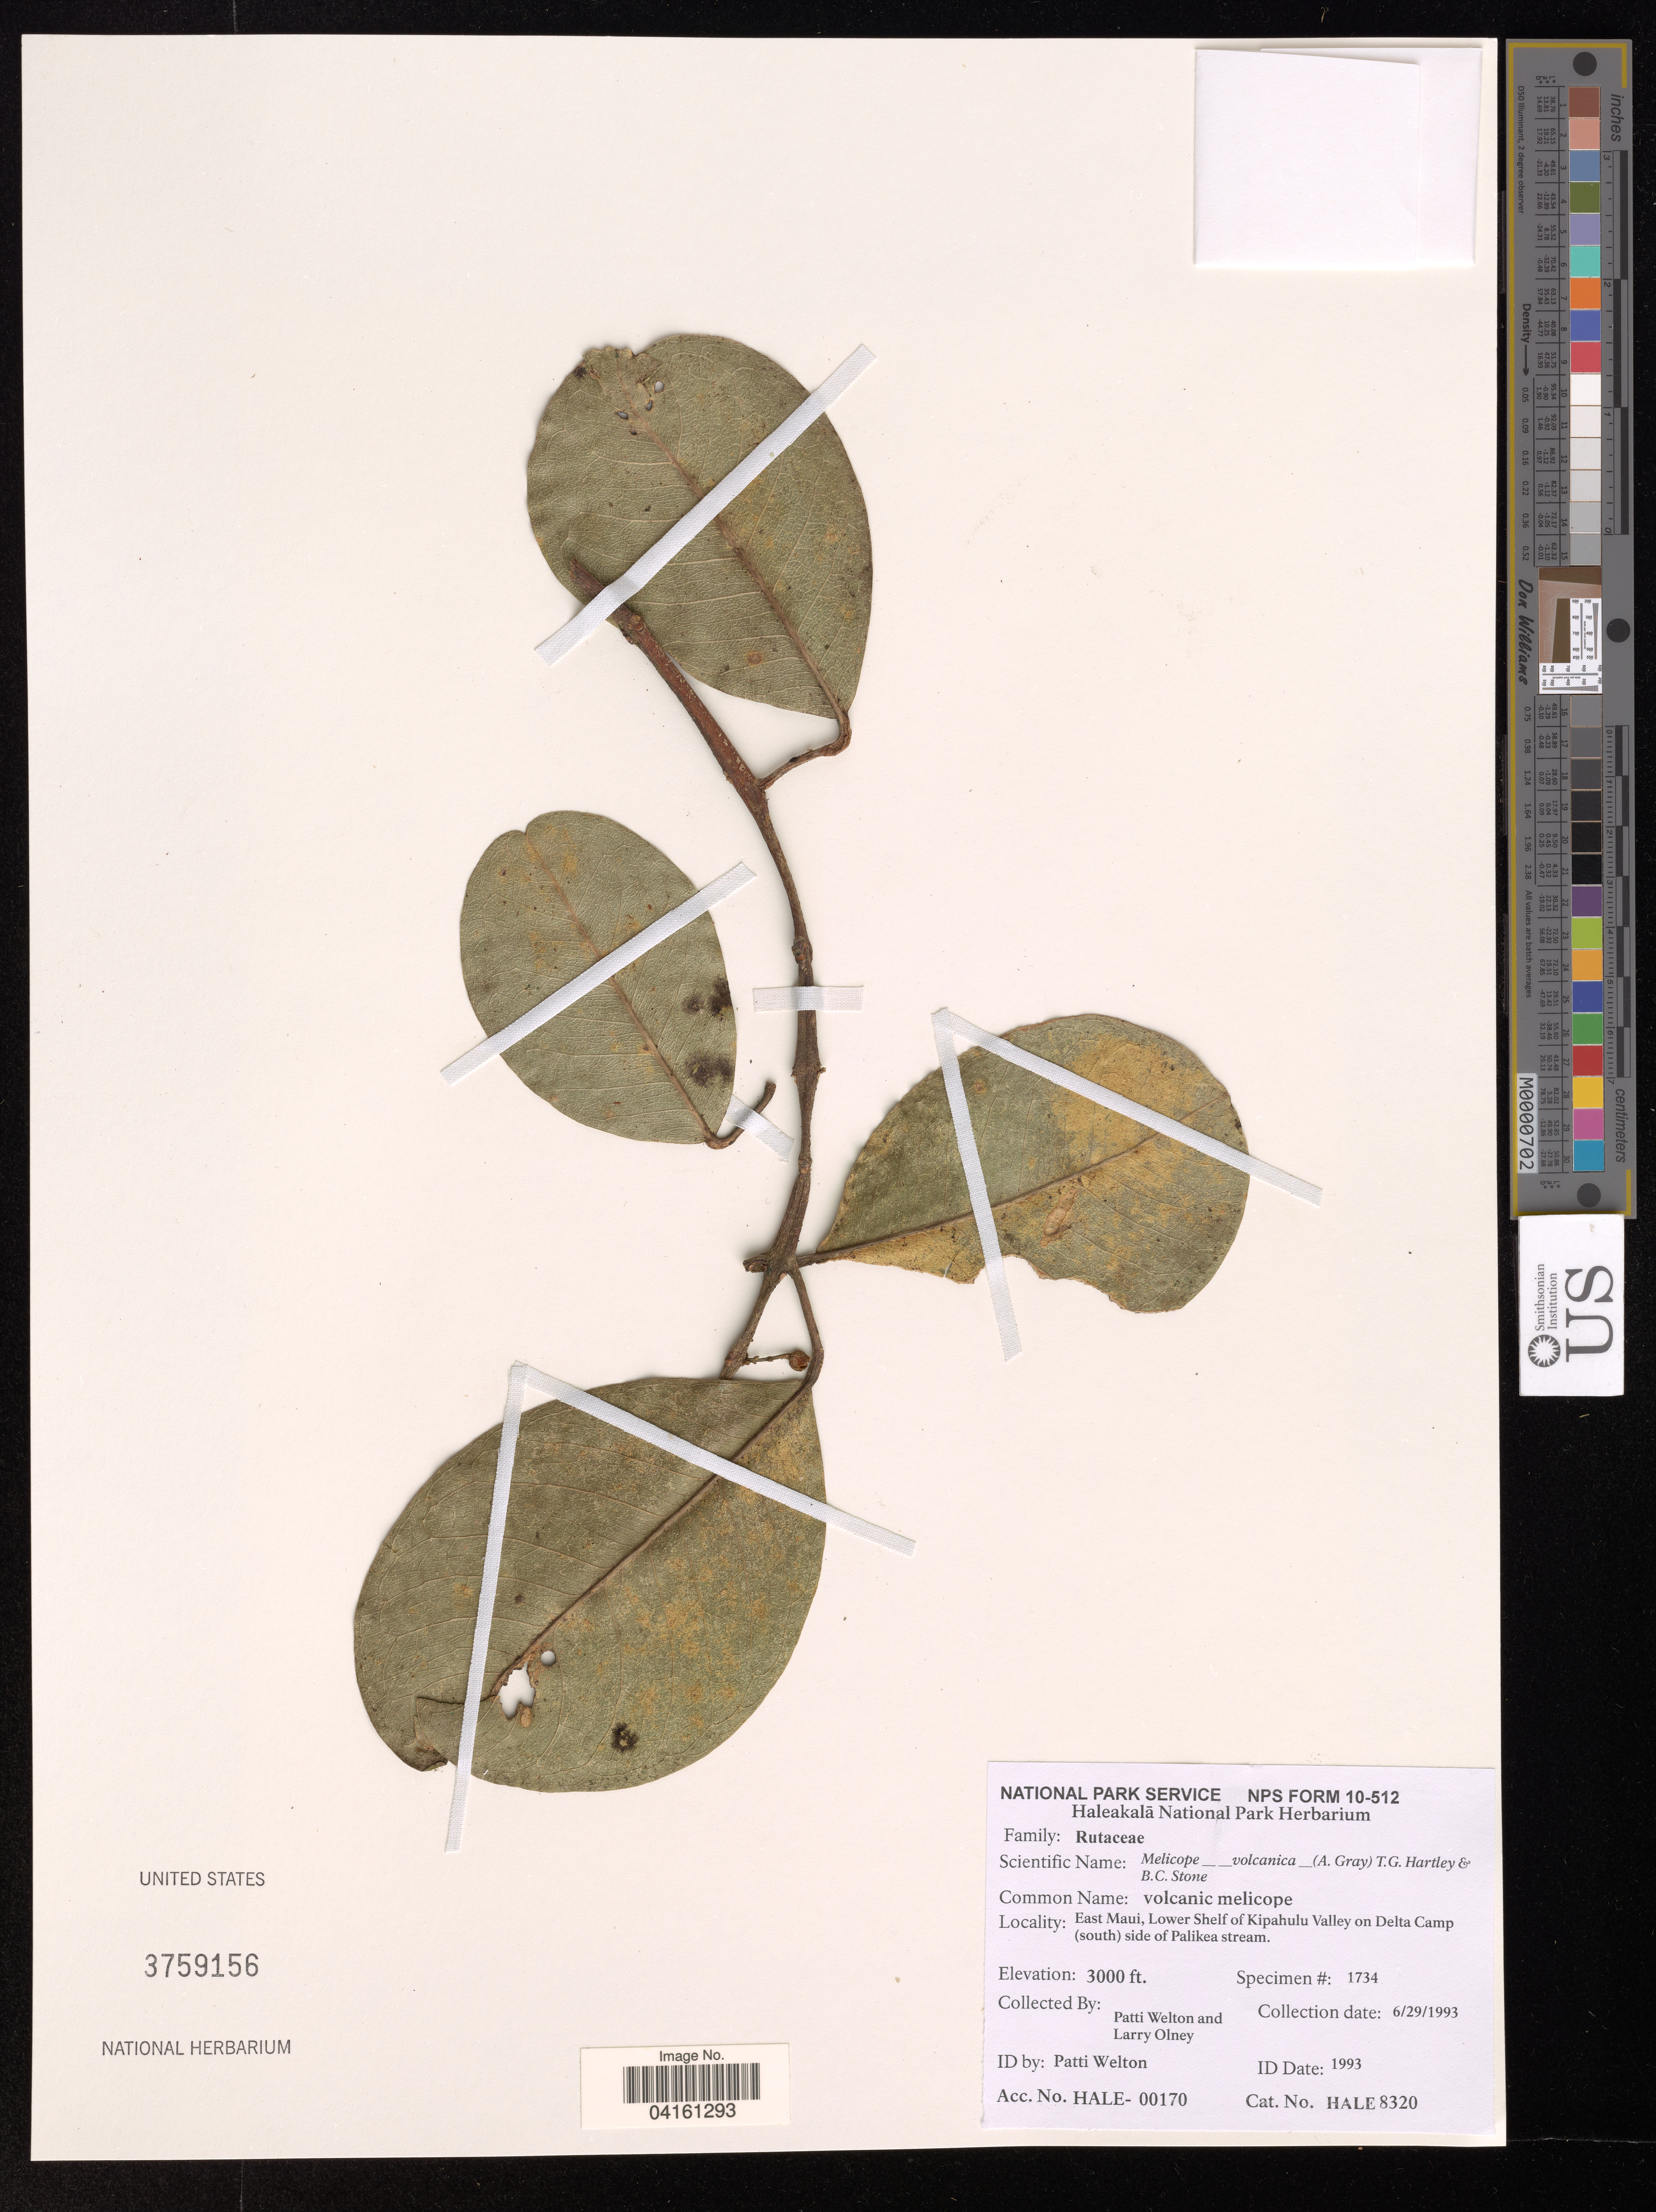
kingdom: Plantae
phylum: Tracheophyta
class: Magnoliopsida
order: Sapindales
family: Rutaceae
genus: Melicope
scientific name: Melicope volcanica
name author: (A. Gray) T.G. Hartley & B.C. Stone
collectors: P. Welton & L. Olney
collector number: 1734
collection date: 1993-06-29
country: United States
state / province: Hawaii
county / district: Maui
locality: East Maui, Lower Shelf of Kipahulu Valley on Delta Camp (south) side of Palikea stream.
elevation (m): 914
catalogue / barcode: US 3759156